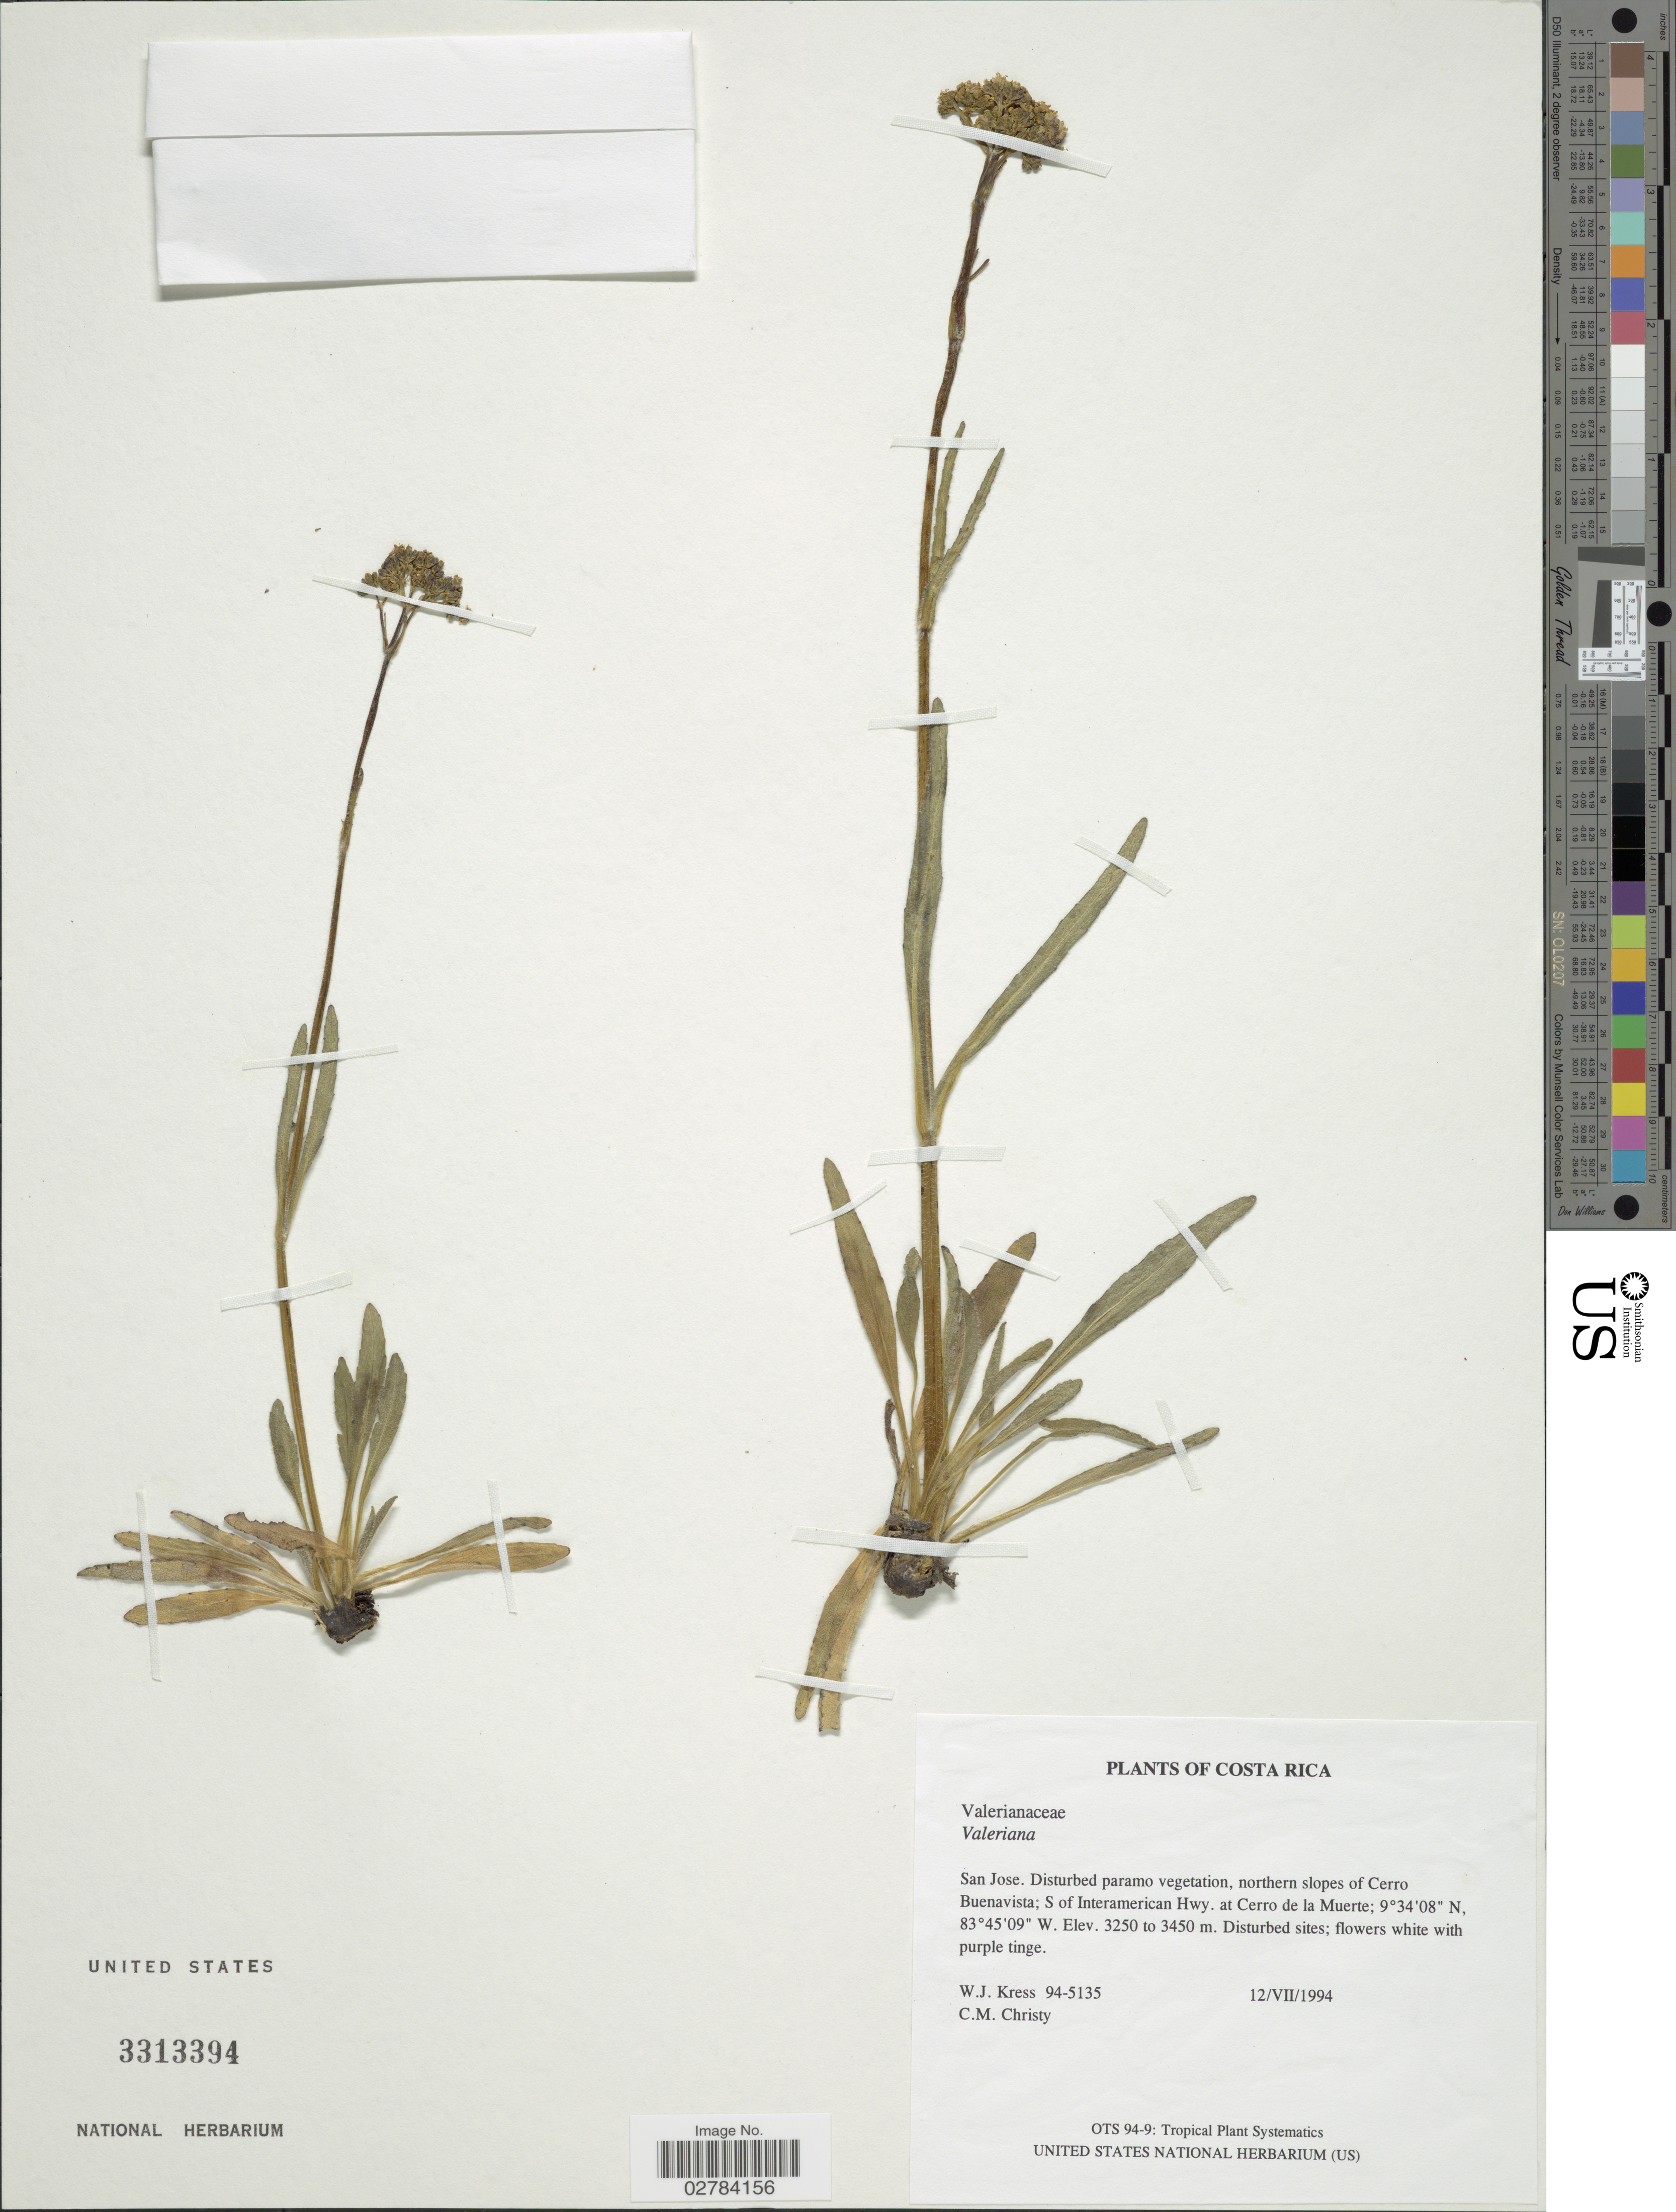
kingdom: Plantae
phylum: Tracheophyta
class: Magnoliopsida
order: Dipsacales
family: Caprifoliaceae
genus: Valeriana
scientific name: Valeriana sp.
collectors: W. J. Kress & C. M. Christy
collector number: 94-5135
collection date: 1994-07-12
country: Costa Rica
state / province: San José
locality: Northern slopes of Cerro Buenavista, S of Interamerican Hwy. at Cerro de la Muerte.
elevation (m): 3250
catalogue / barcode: US 3313394